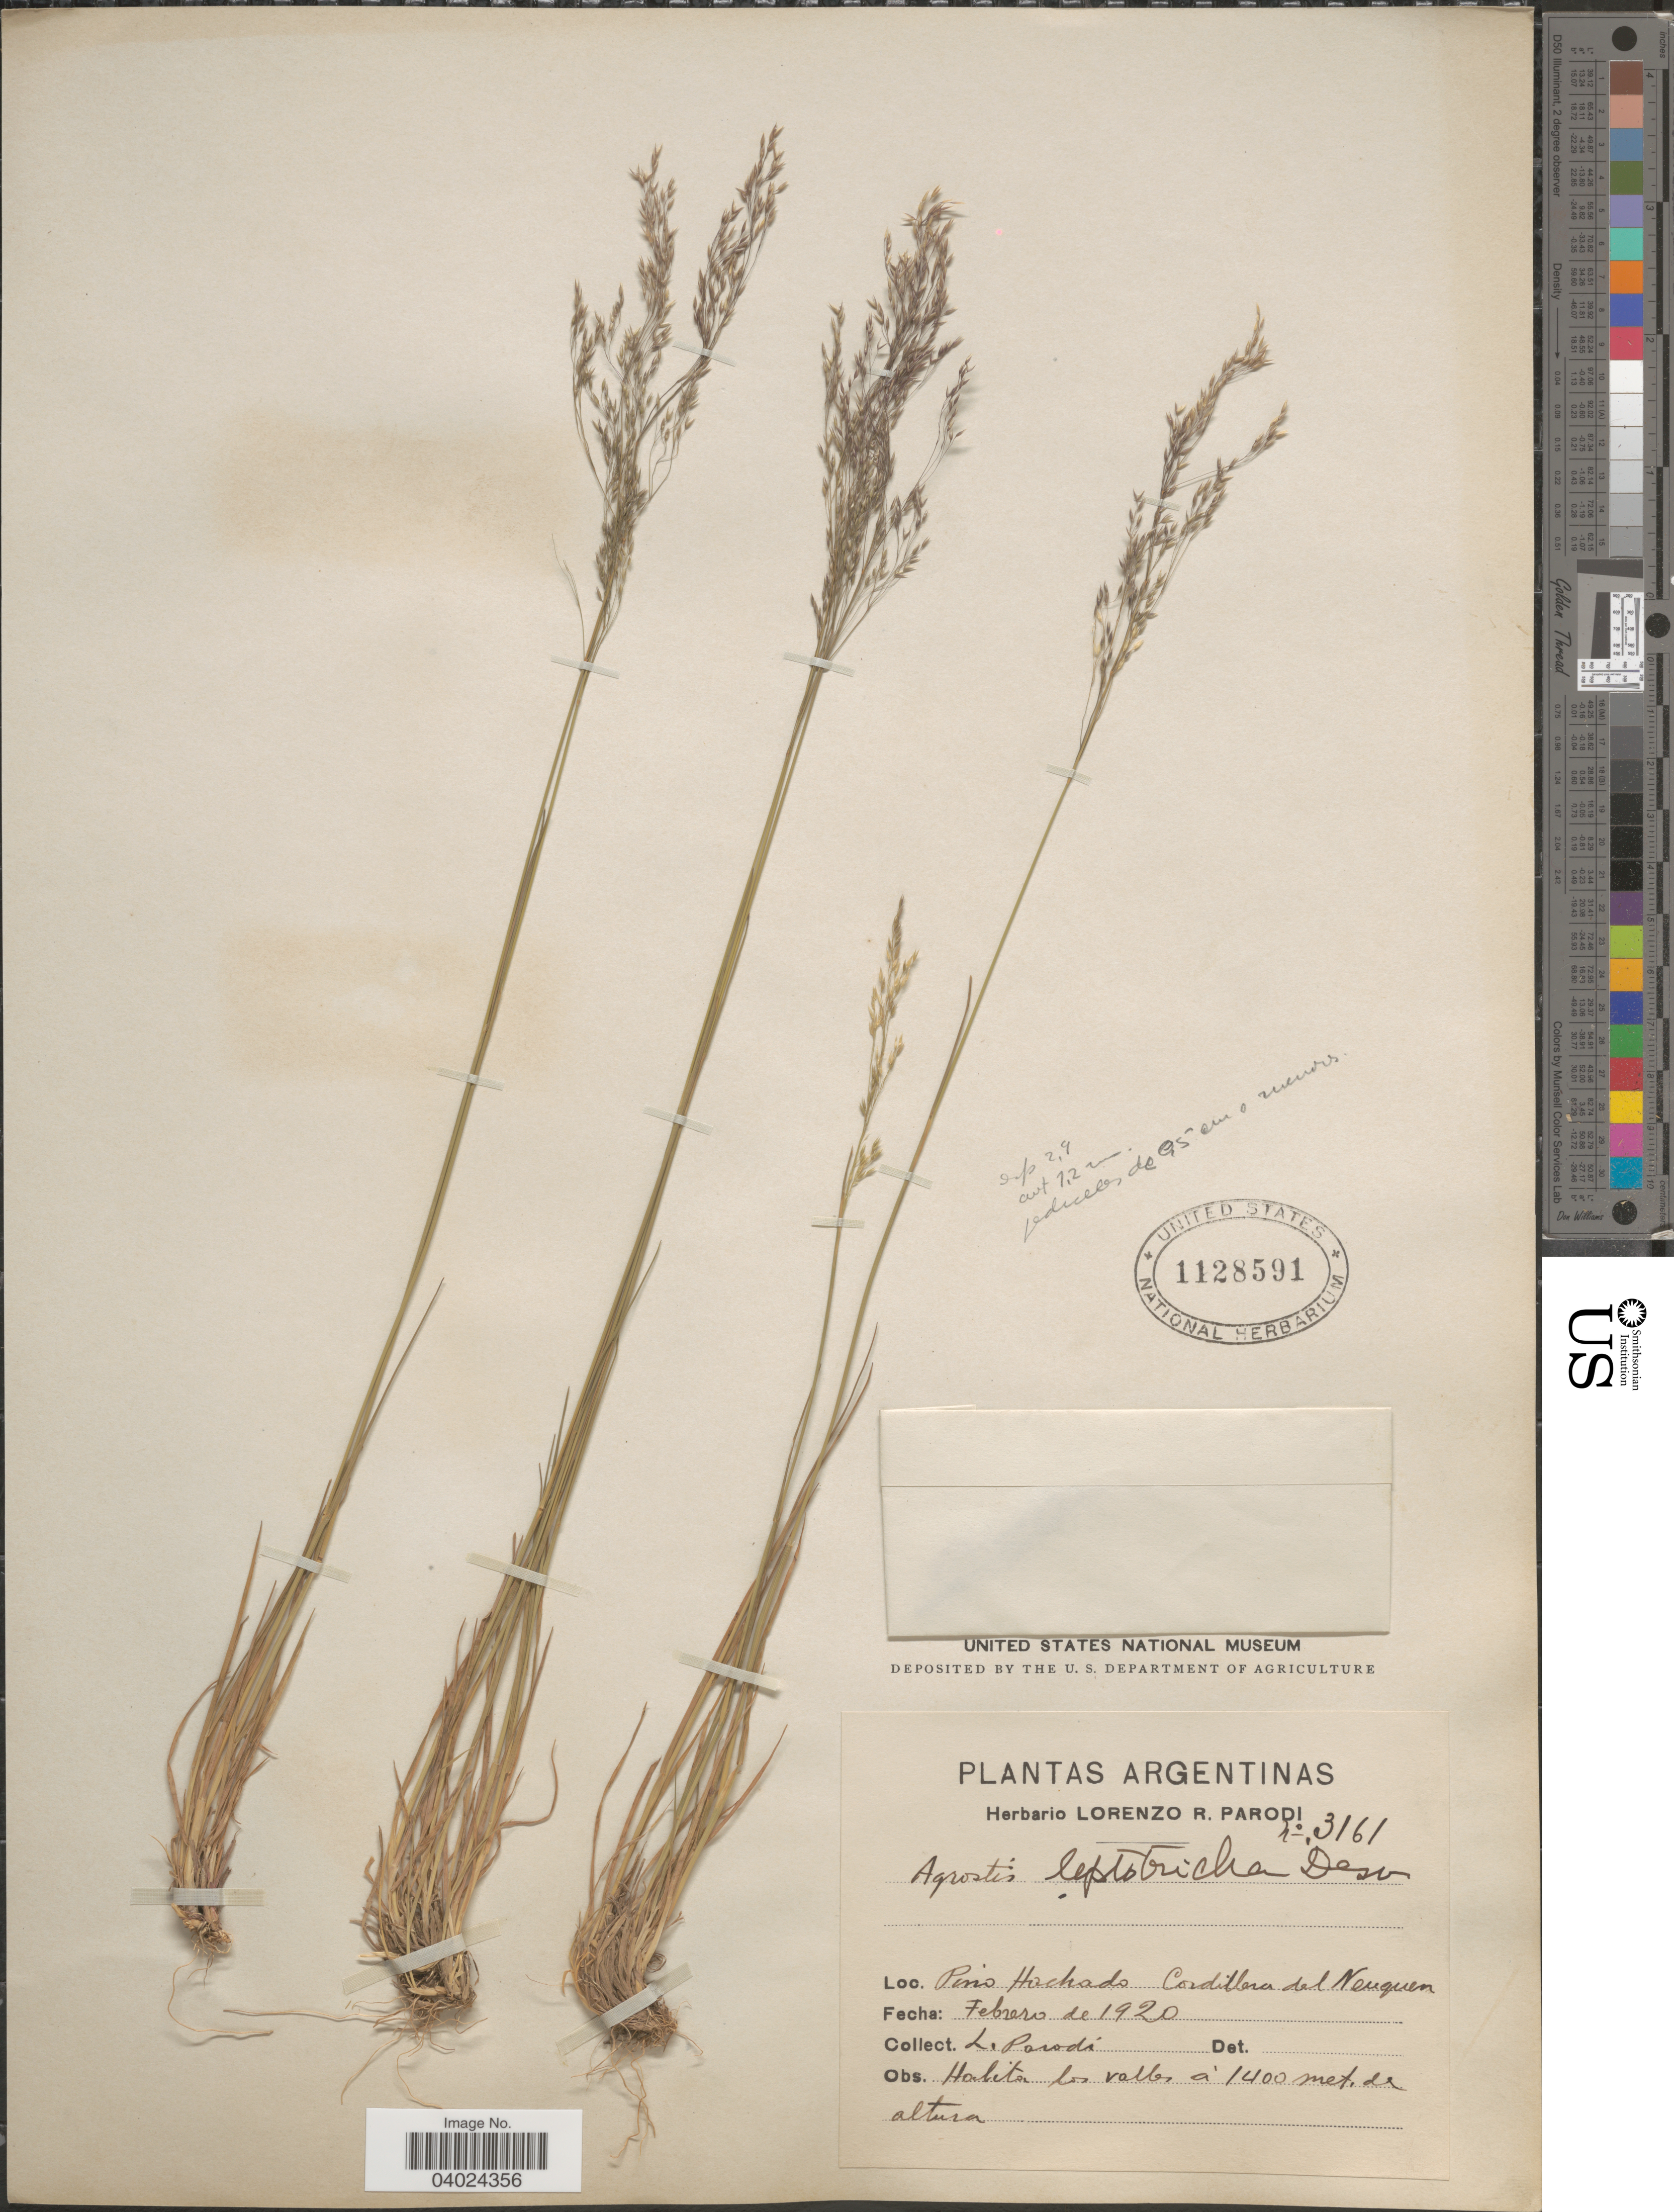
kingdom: Plantae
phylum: Tracheophyta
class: Liliopsida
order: Poales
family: Poaceae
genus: Agrostis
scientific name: Agrostis leptotricha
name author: É. Desv.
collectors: L. R. Parodi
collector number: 3161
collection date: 1920-02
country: Argentina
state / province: Neuquen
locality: Pino Hachado. Cordillera del Neuquen.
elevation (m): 1400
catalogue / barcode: US 1128591